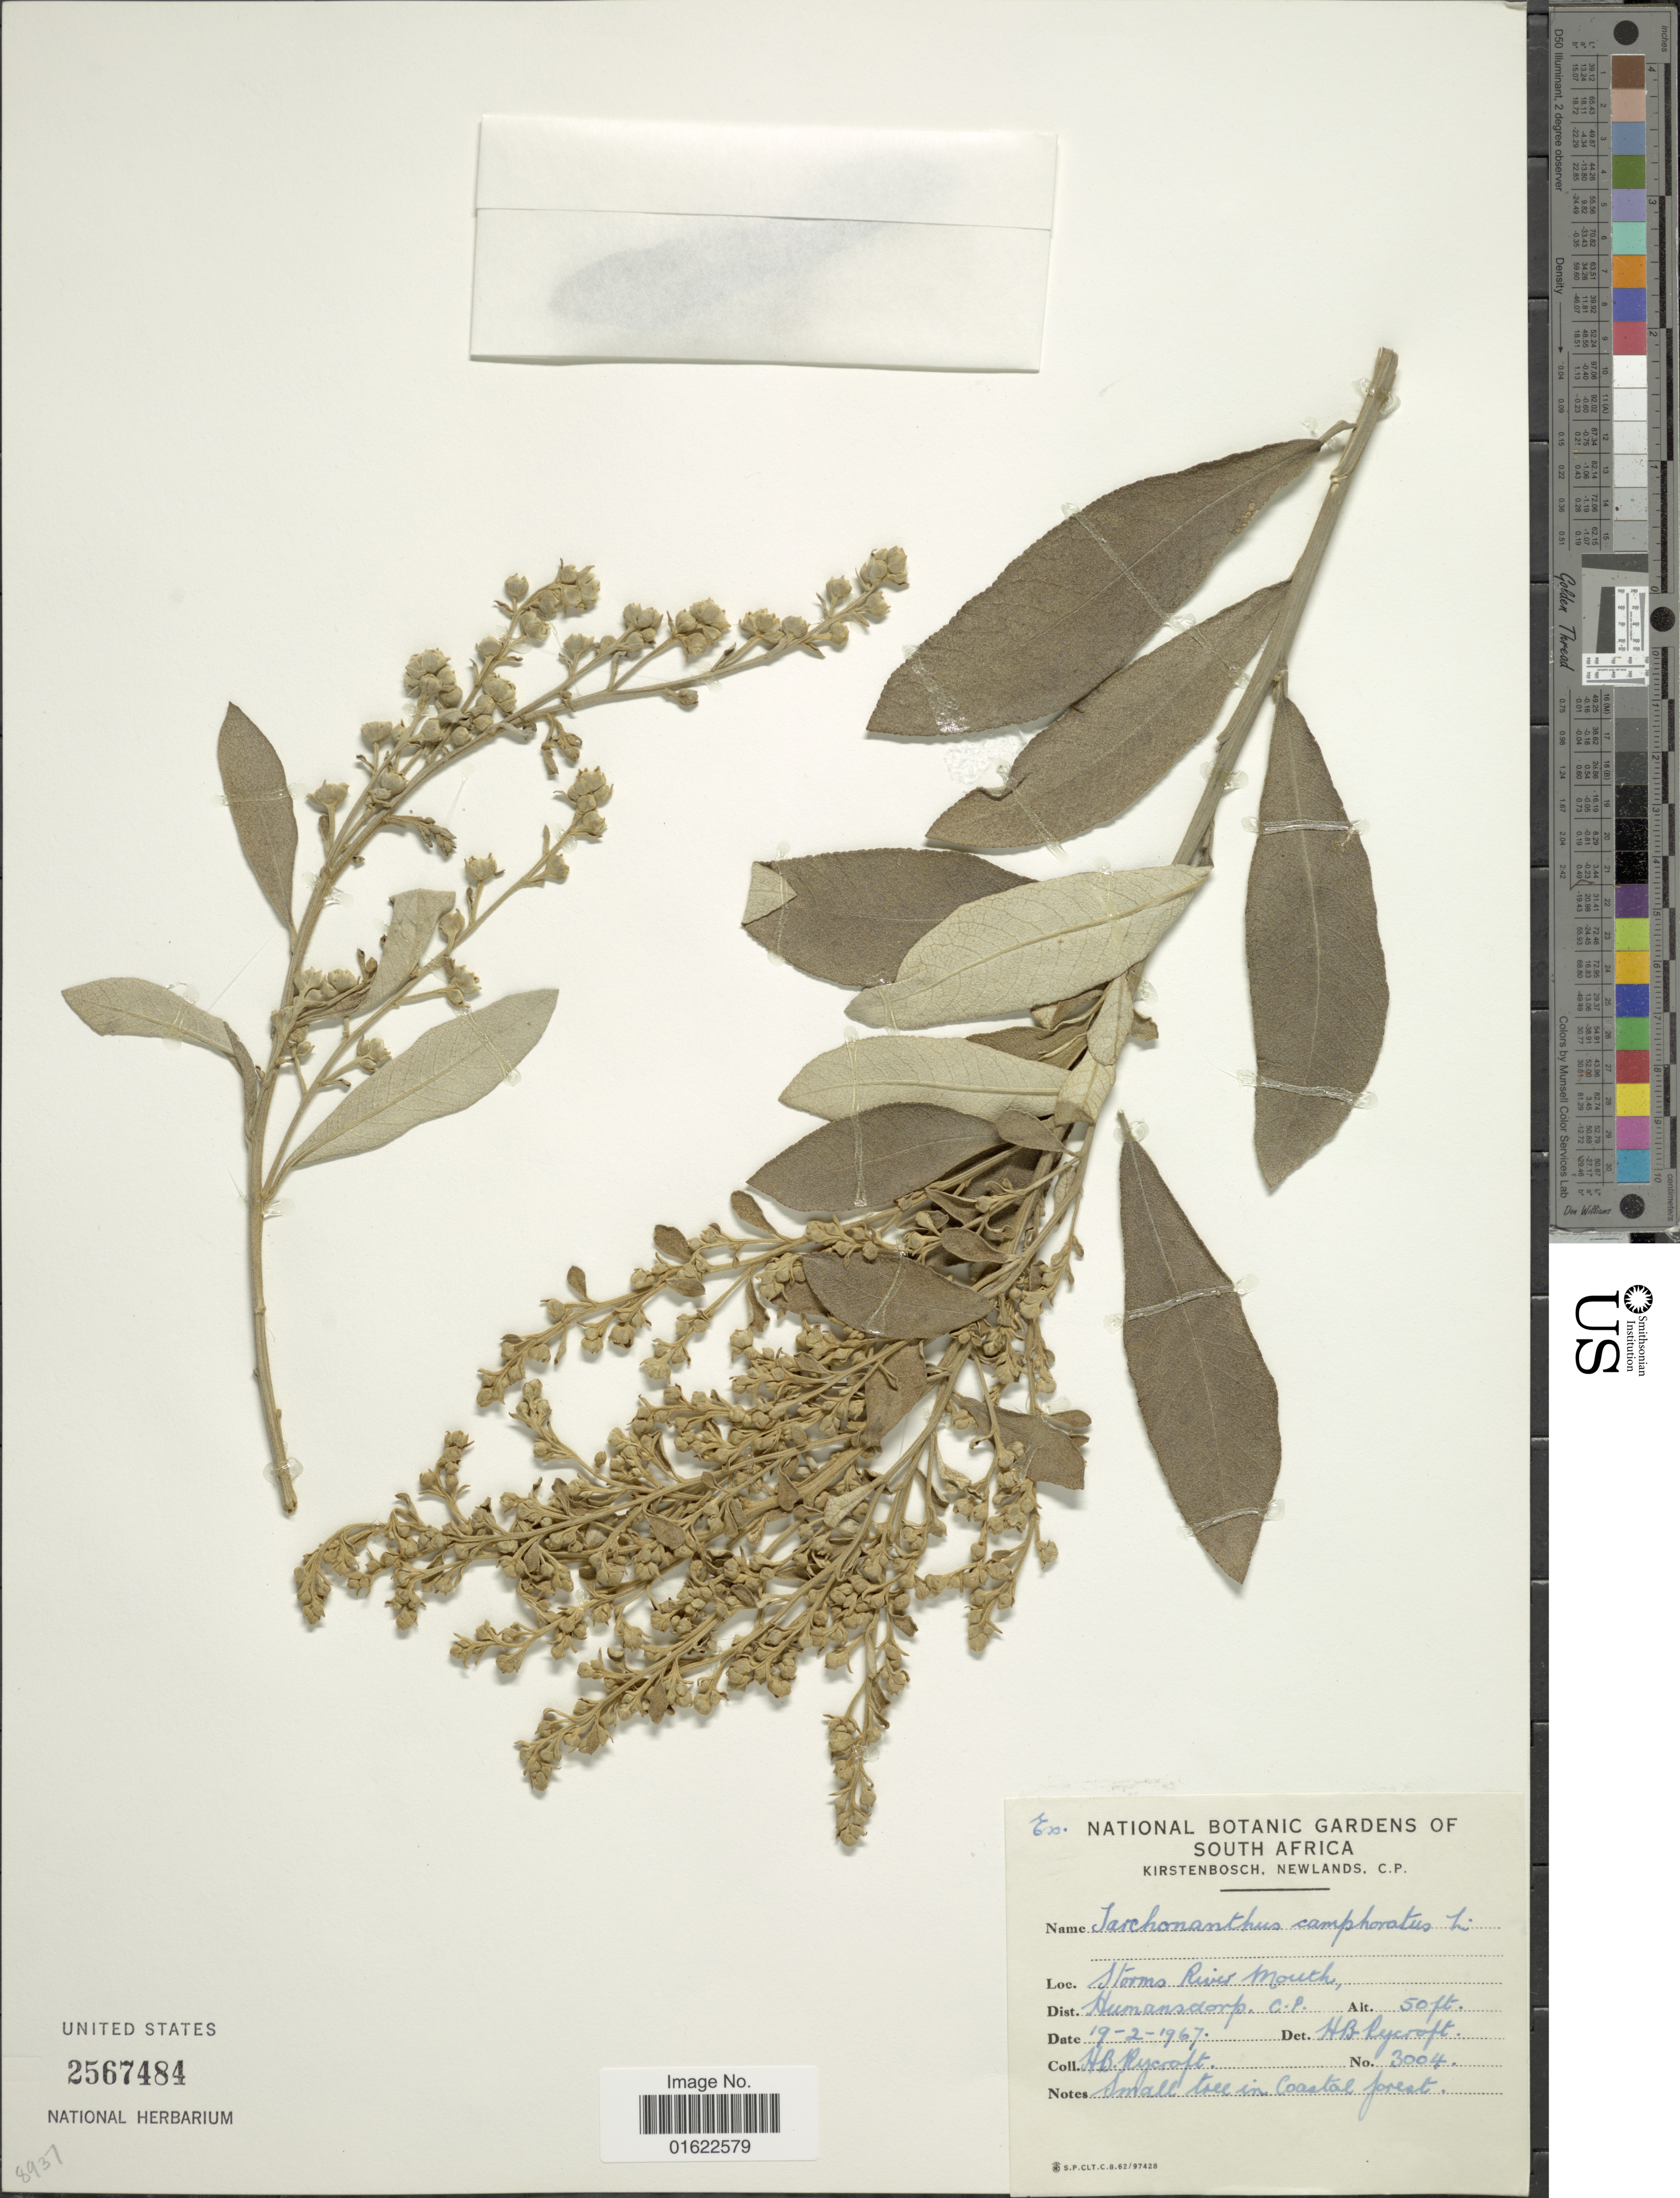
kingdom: Plantae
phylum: Tracheophyta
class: Magnoliopsida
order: Asterales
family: Asteraceae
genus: Tarchonanthus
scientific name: Tarchonanthus camphoratus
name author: L.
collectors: H. Rycroft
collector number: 3004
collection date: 1967-02-19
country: South Africa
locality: Storms River Mouth, Dist. Humansdorp, C. P.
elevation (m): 15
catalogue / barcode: US 2567484